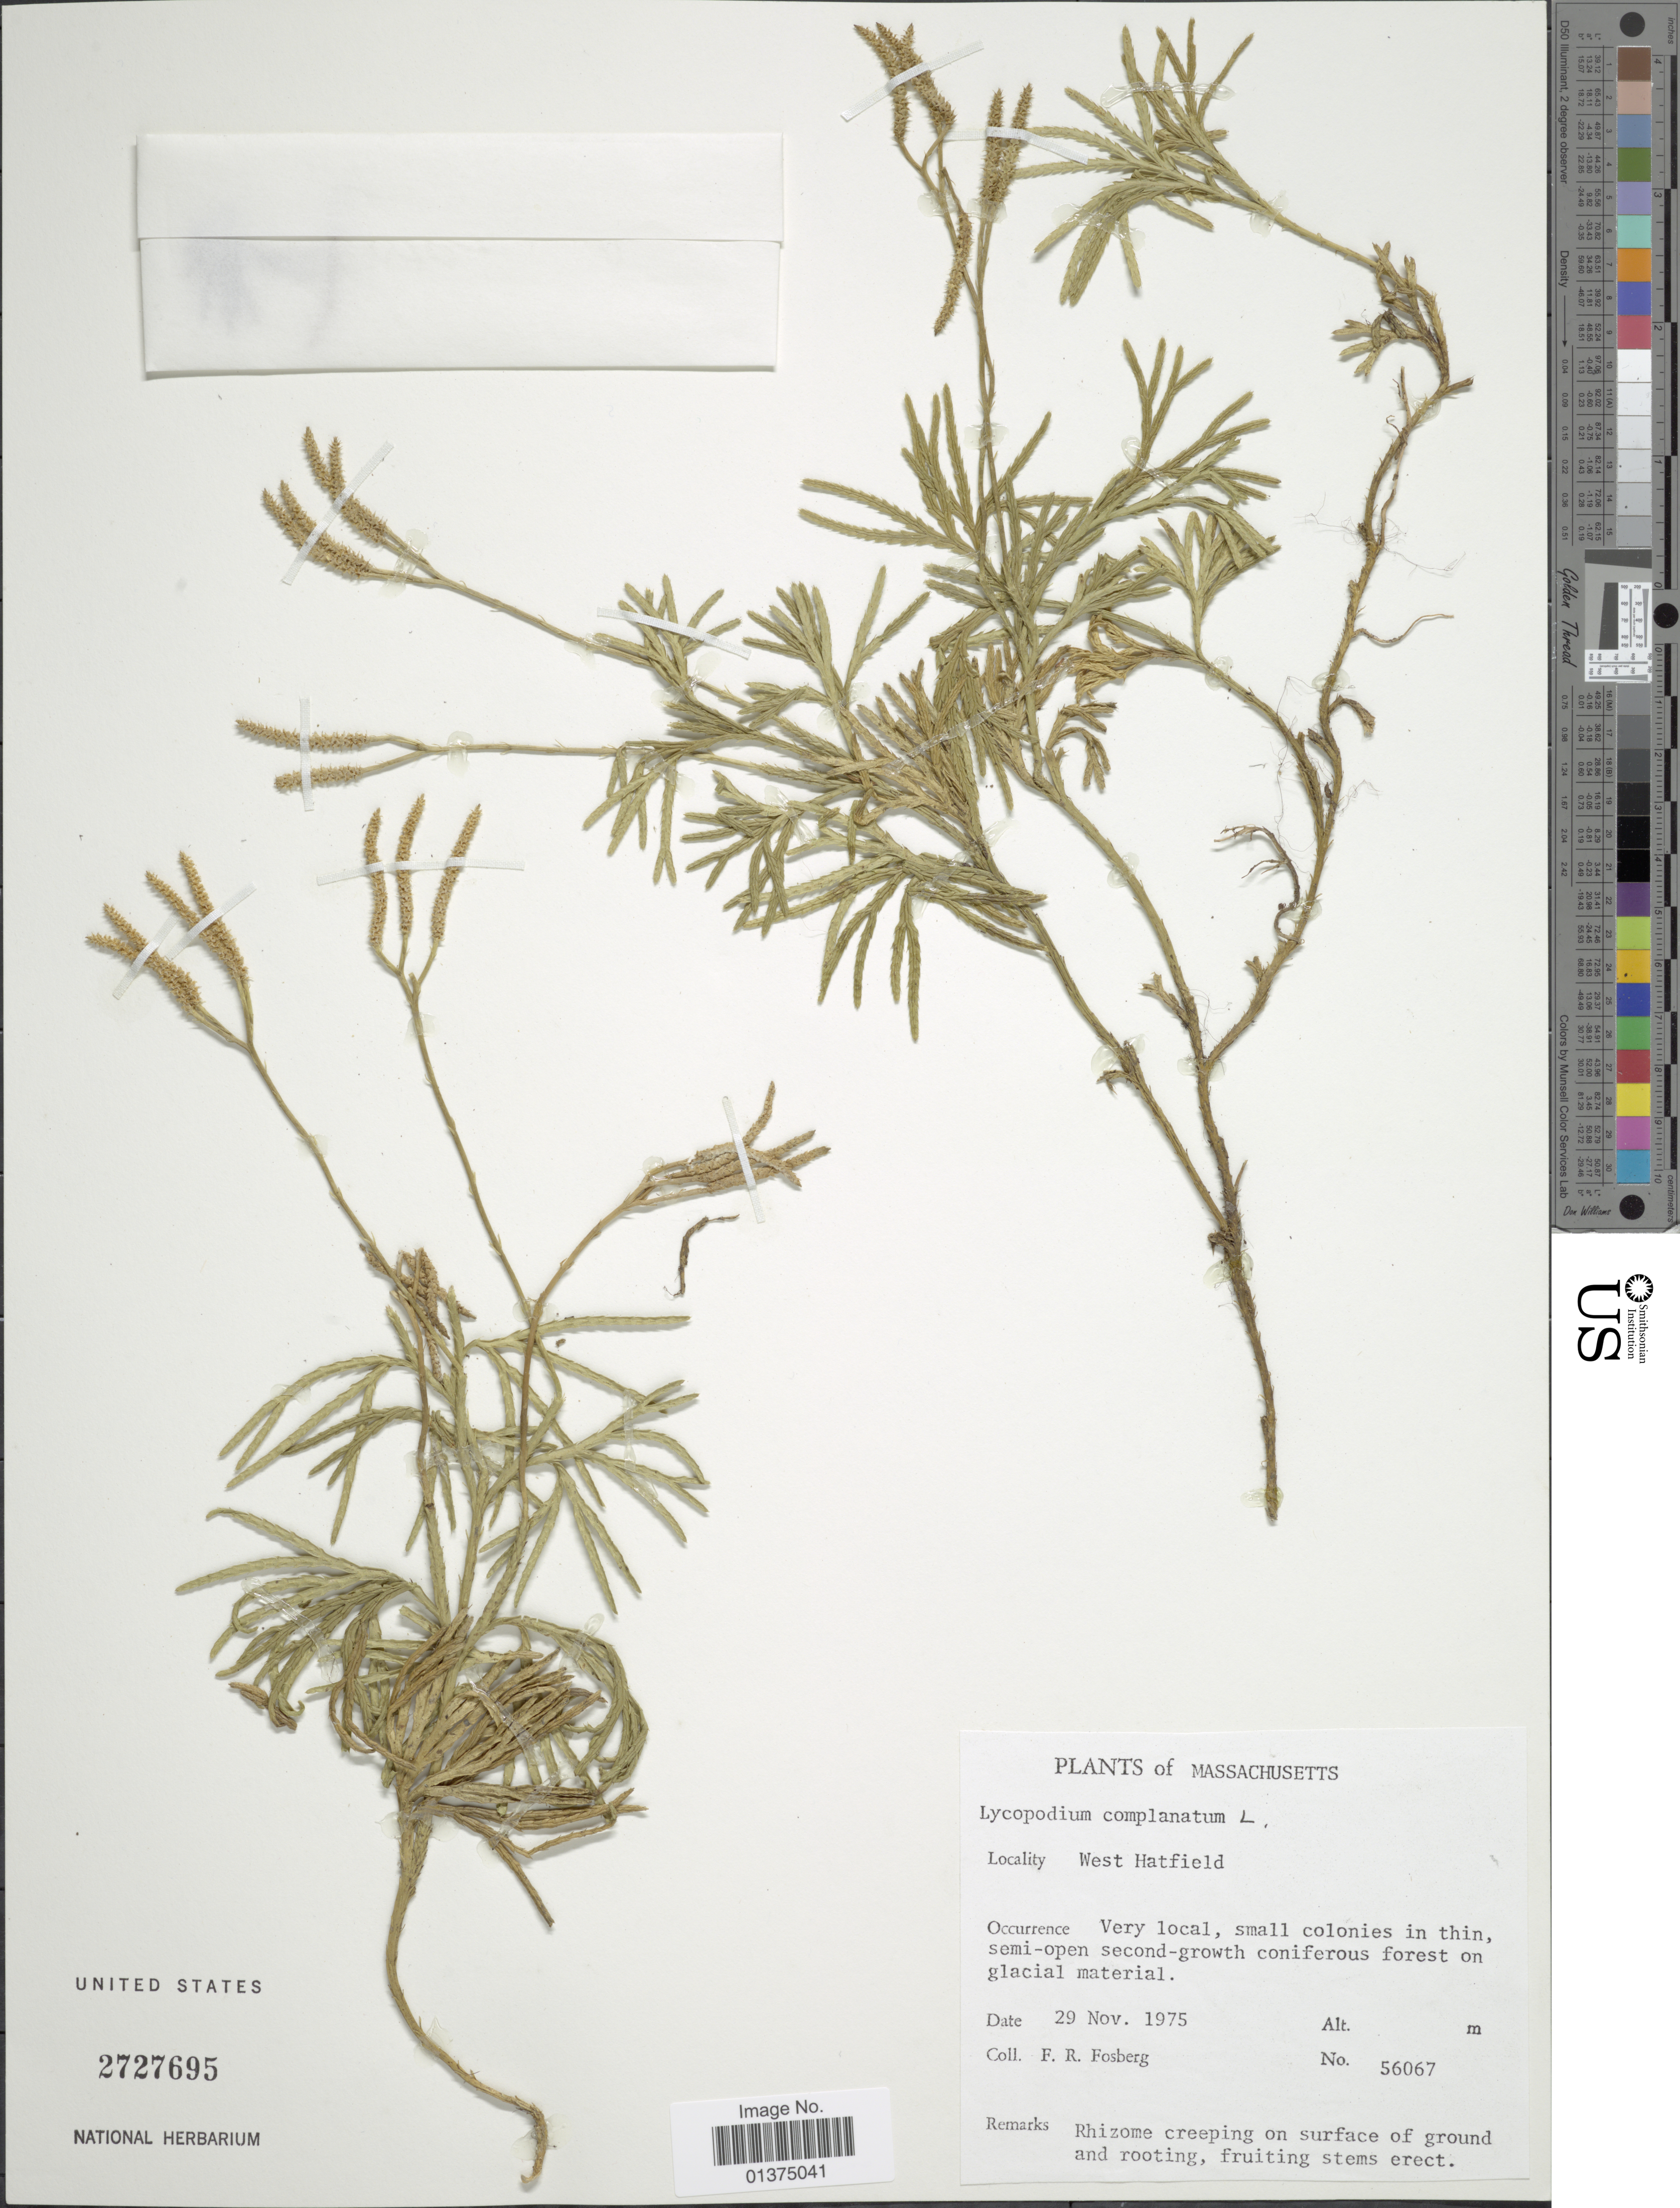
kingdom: Plantae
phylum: Tracheophyta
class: Lycopodiopsida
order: Lycopodiales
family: Lycopodiaceae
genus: Diphasiastrum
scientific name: Diphasiastrum complanatum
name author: (L.) Holub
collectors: F. R. Fosberg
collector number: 56067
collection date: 1975-11-29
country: United States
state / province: Massachusetts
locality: West Hatfield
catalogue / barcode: US 2727695